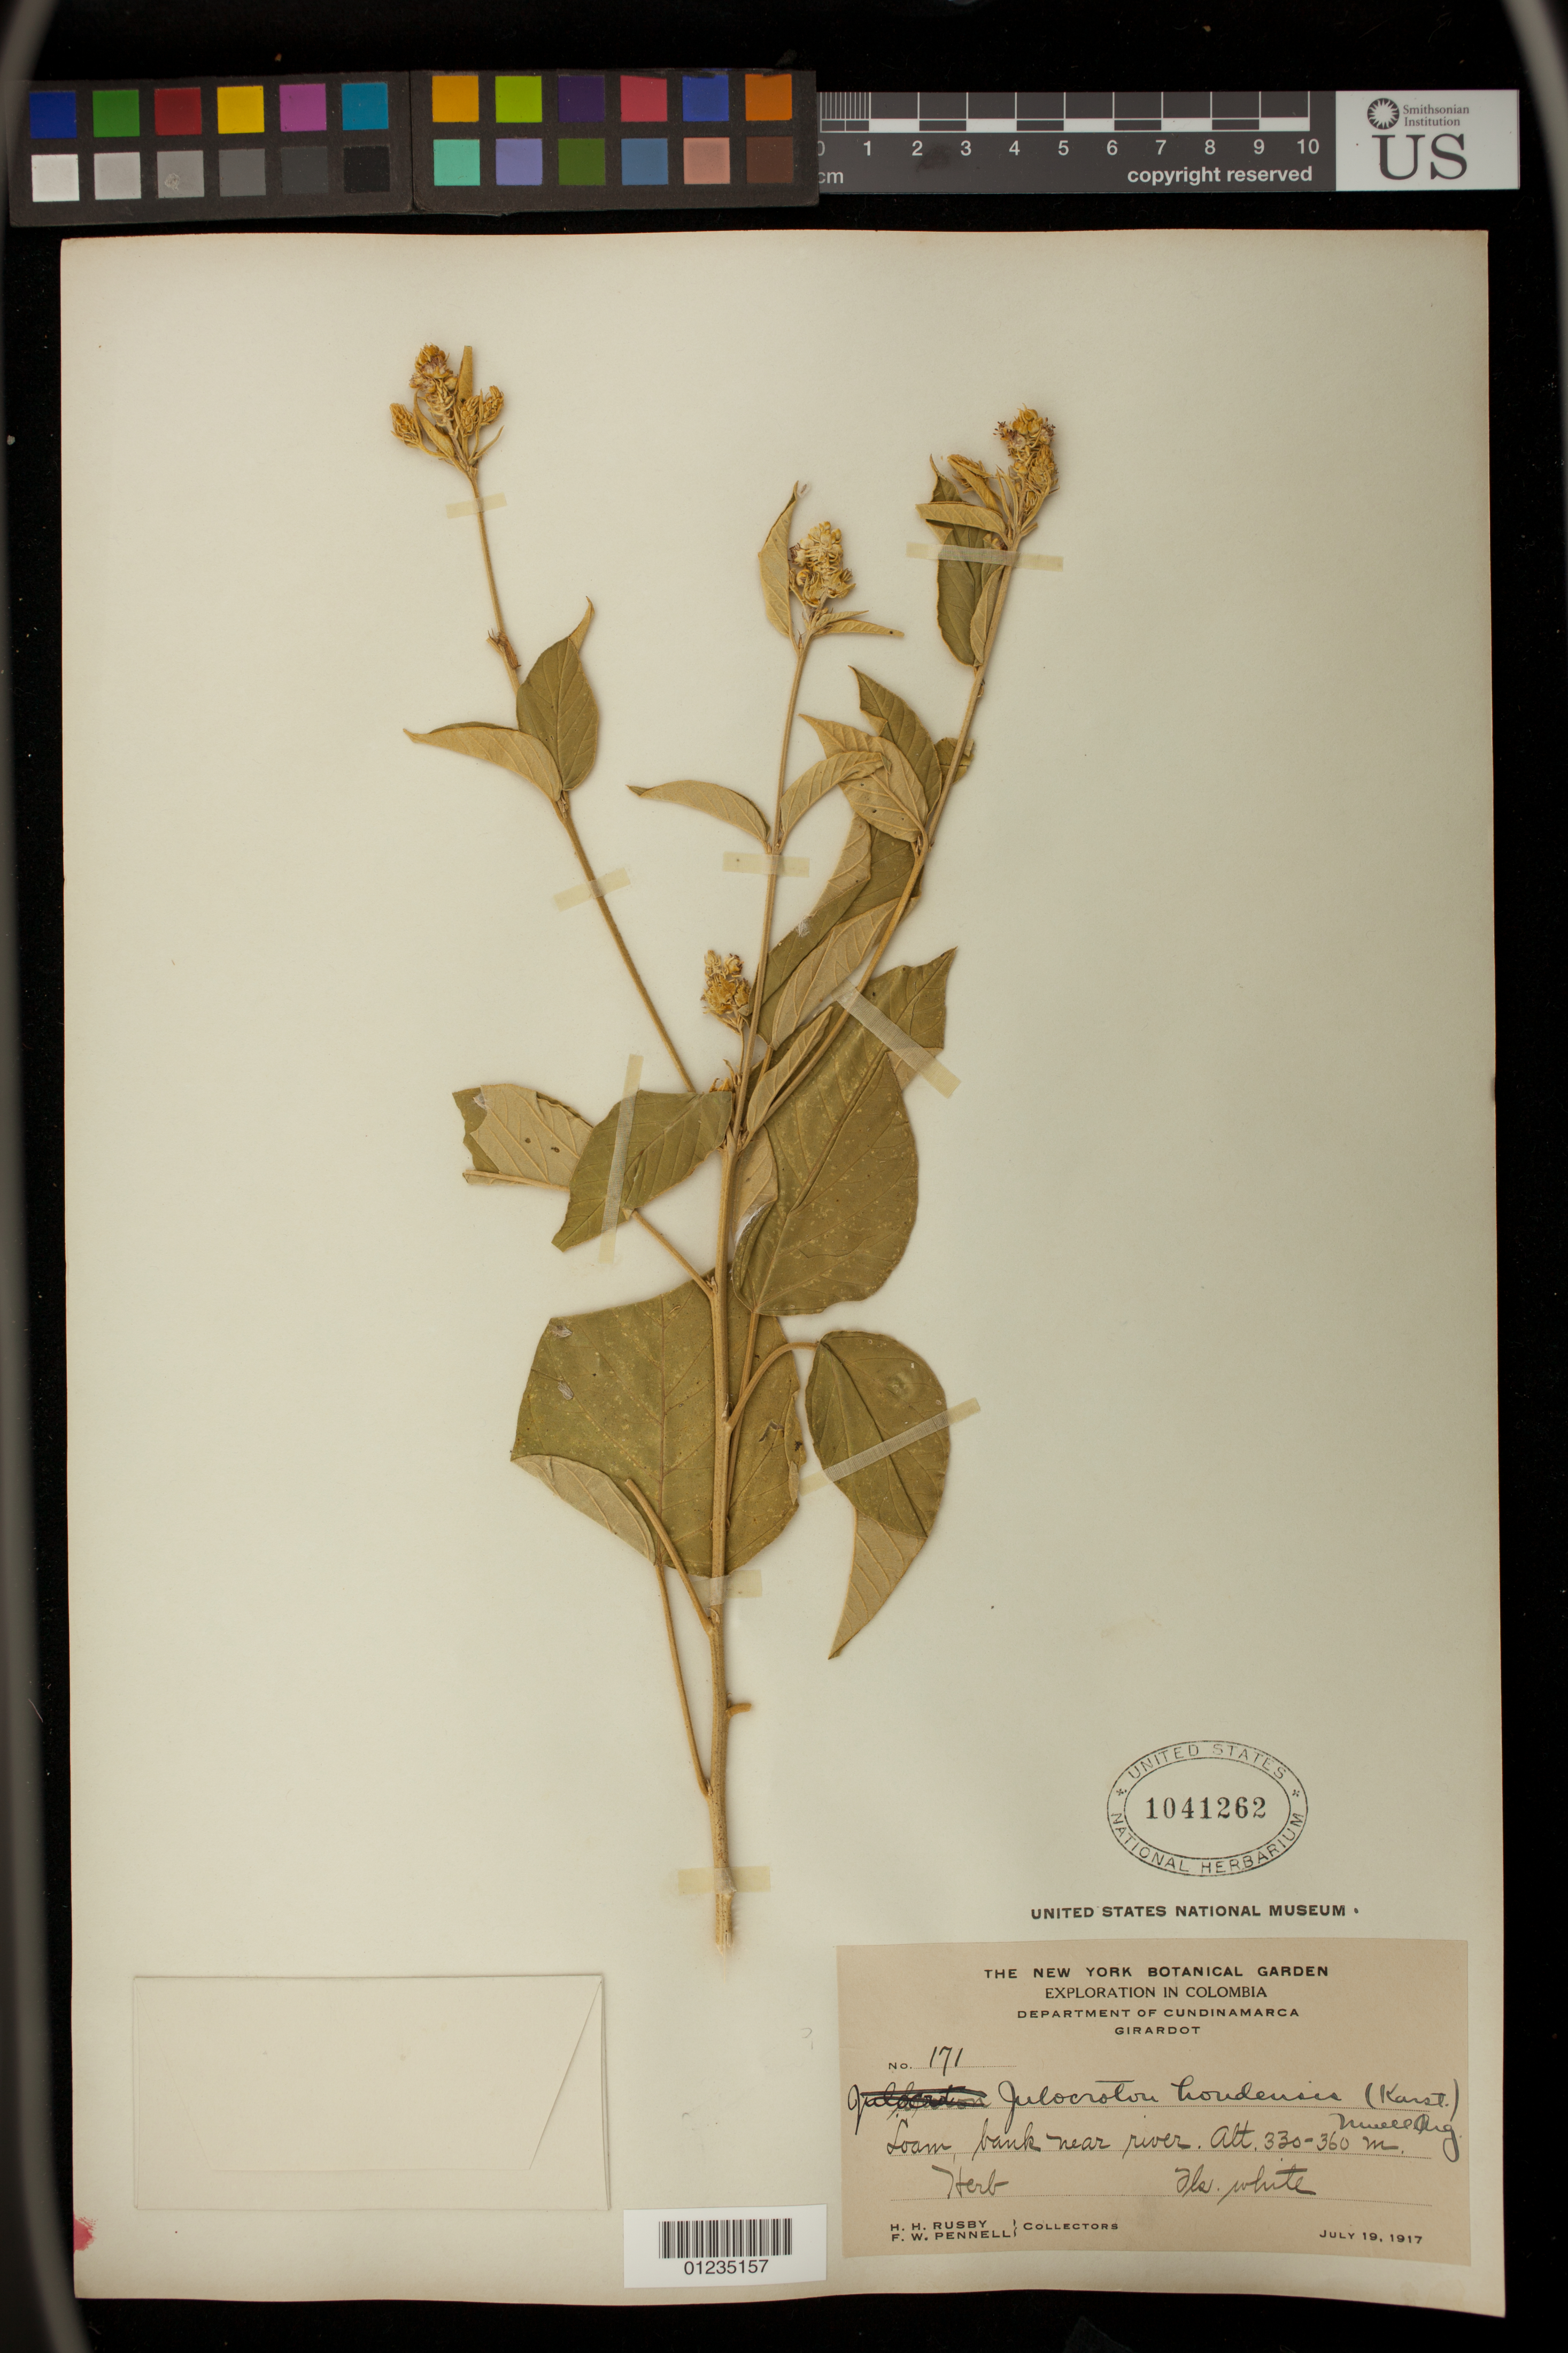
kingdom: Plantae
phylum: Tracheophyta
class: Magnoliopsida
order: Malpighiales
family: Euphorbiaceae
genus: Julocroton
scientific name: Julocroton hondensis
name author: (Karst.) Müll. Arg.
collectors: H. H. Rusby & F. W. Pennell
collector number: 171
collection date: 1917-07-19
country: Colombia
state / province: Cundinamarca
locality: Girardot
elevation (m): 330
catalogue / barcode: US 1041262